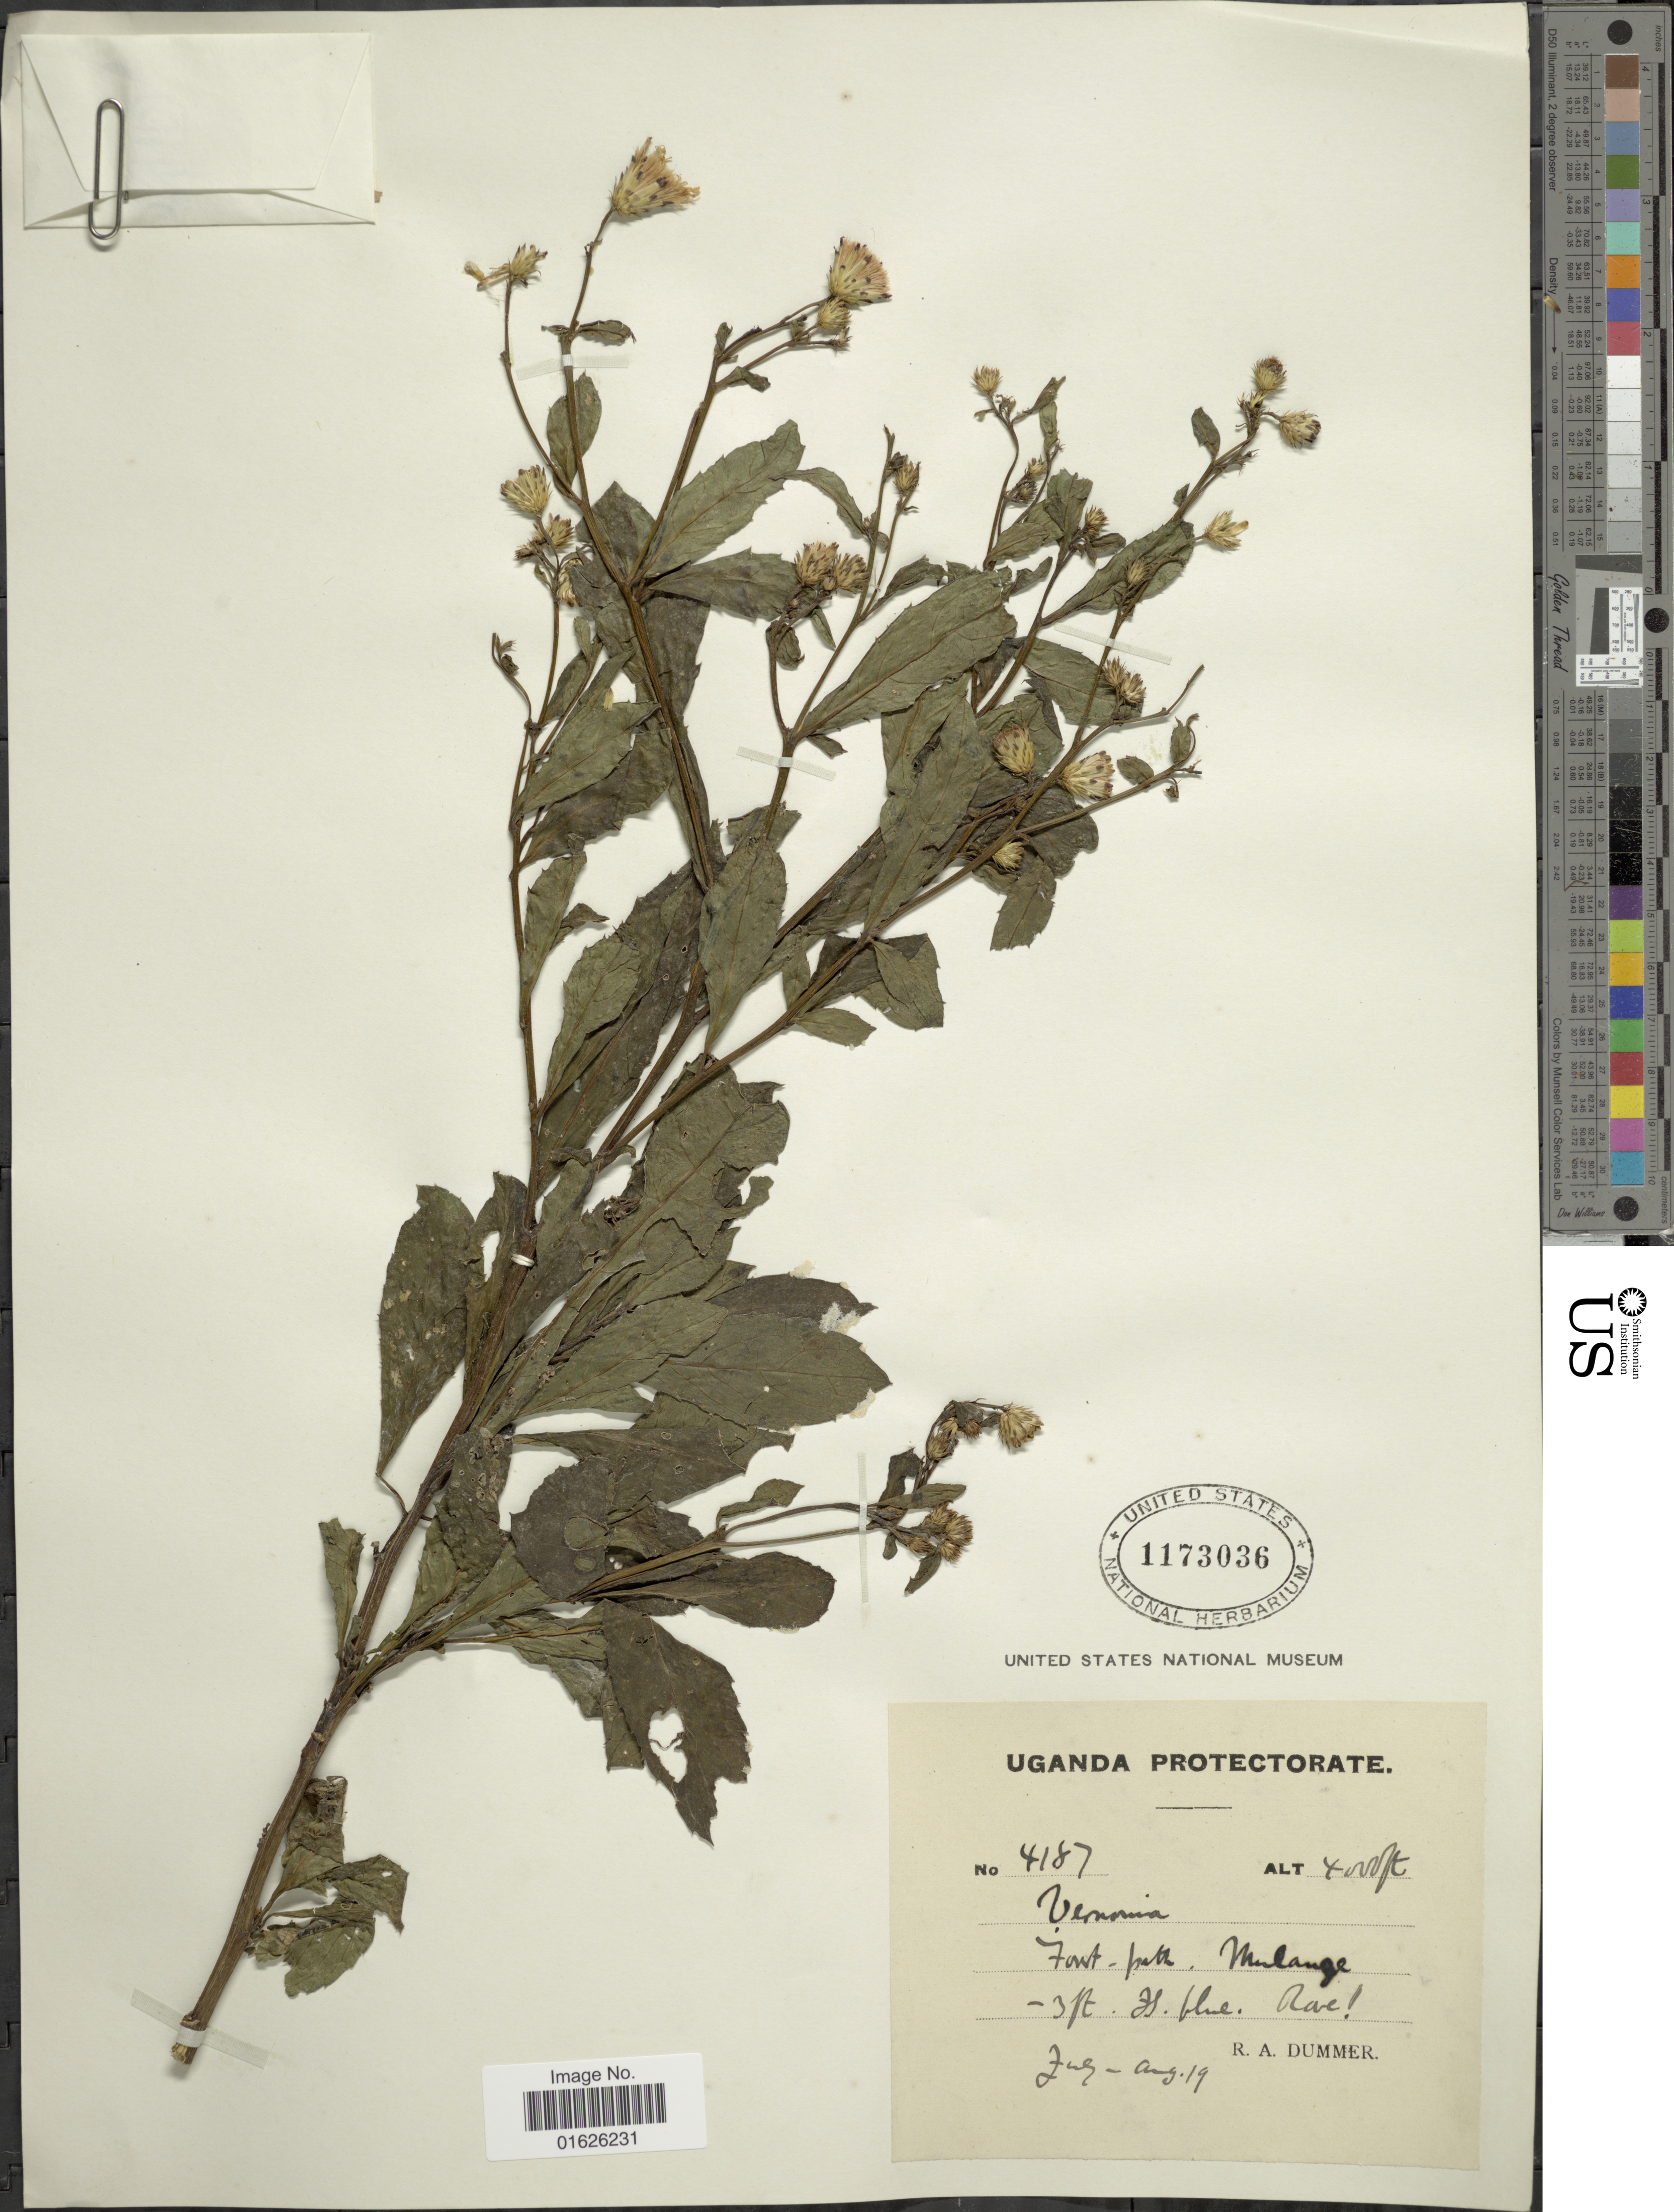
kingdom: Plantae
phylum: Tracheophyta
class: Magnoliopsida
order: Asterales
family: Asteraceae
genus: Linzia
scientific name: Linzia glabra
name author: Steetz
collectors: R. Dümmer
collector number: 4187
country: Uganda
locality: Font - Path, Mulange.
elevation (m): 1219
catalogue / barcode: US 1173036